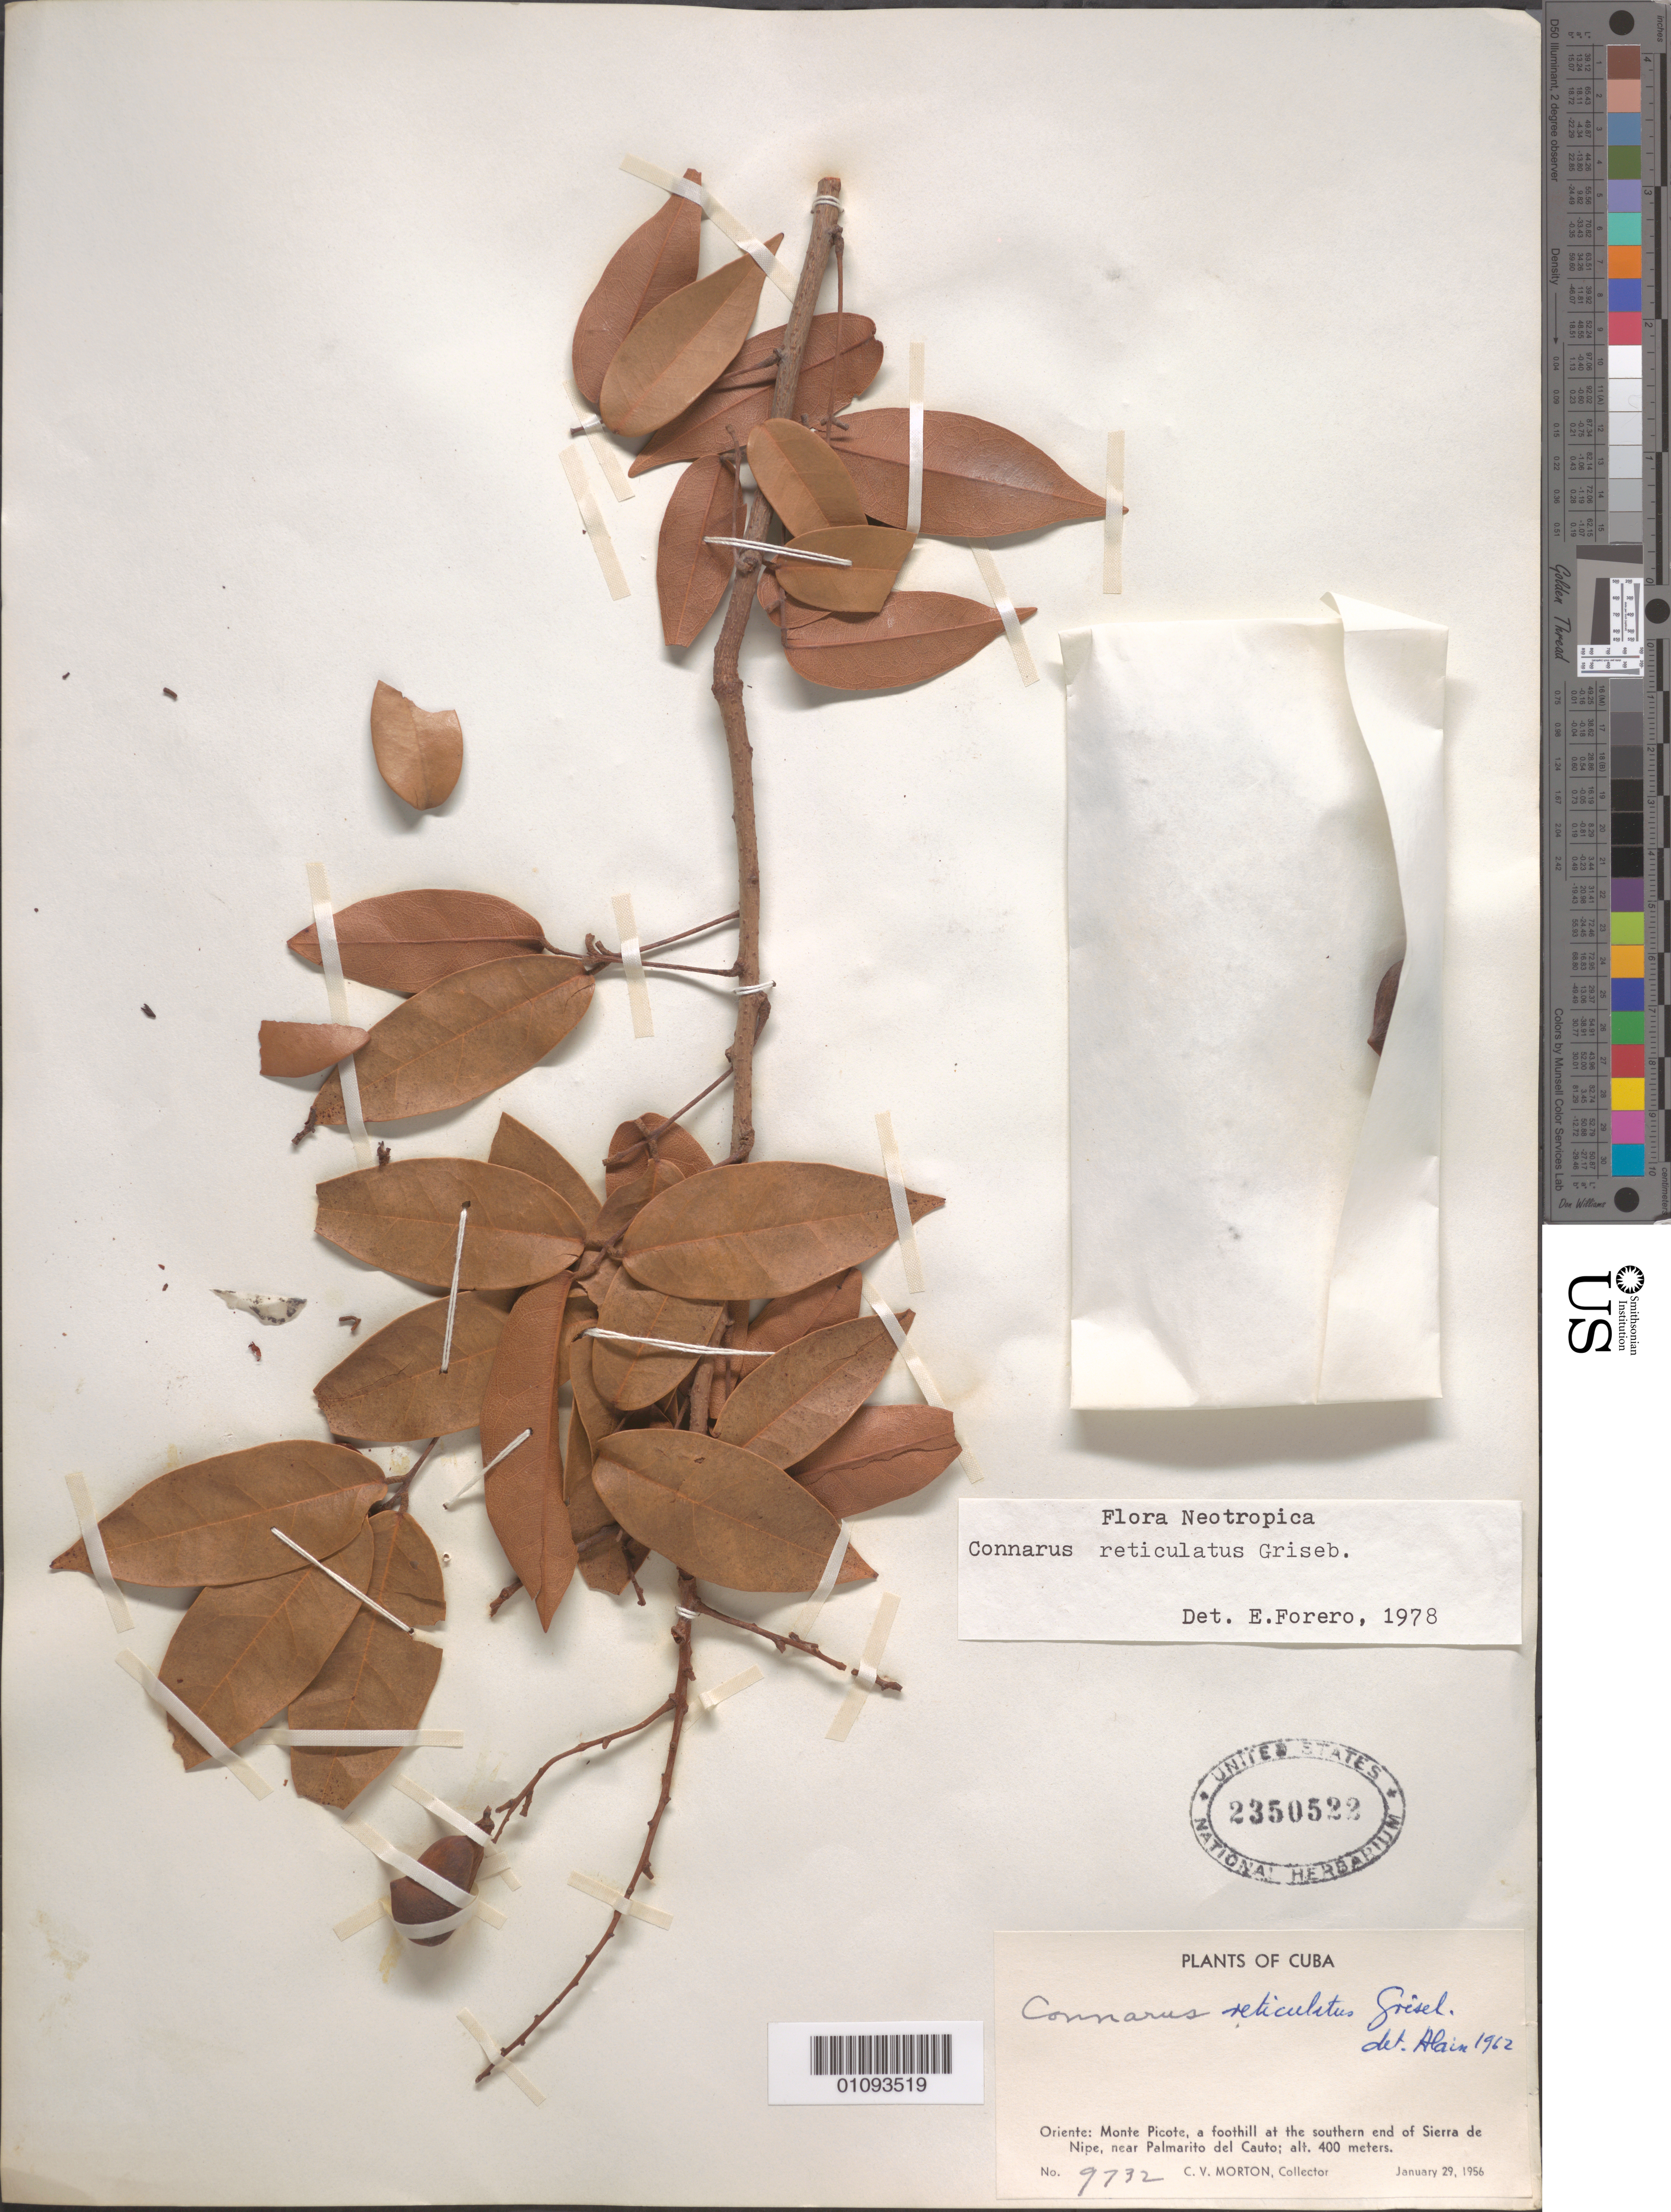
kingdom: Plantae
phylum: Tracheophyta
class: Magnoliopsida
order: Oxalidales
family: Connaraceae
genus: Connarus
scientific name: Connarus reticulatus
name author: Griseb.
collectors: C. V. Morton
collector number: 9732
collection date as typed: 29 Jan 1956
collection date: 1956-01-29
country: Cuba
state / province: Holguín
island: Cuba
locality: Monte Picole, a foothill at the southern end of Sierra de Nipe, near Palmarito del cauto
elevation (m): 400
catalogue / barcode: US 2350522